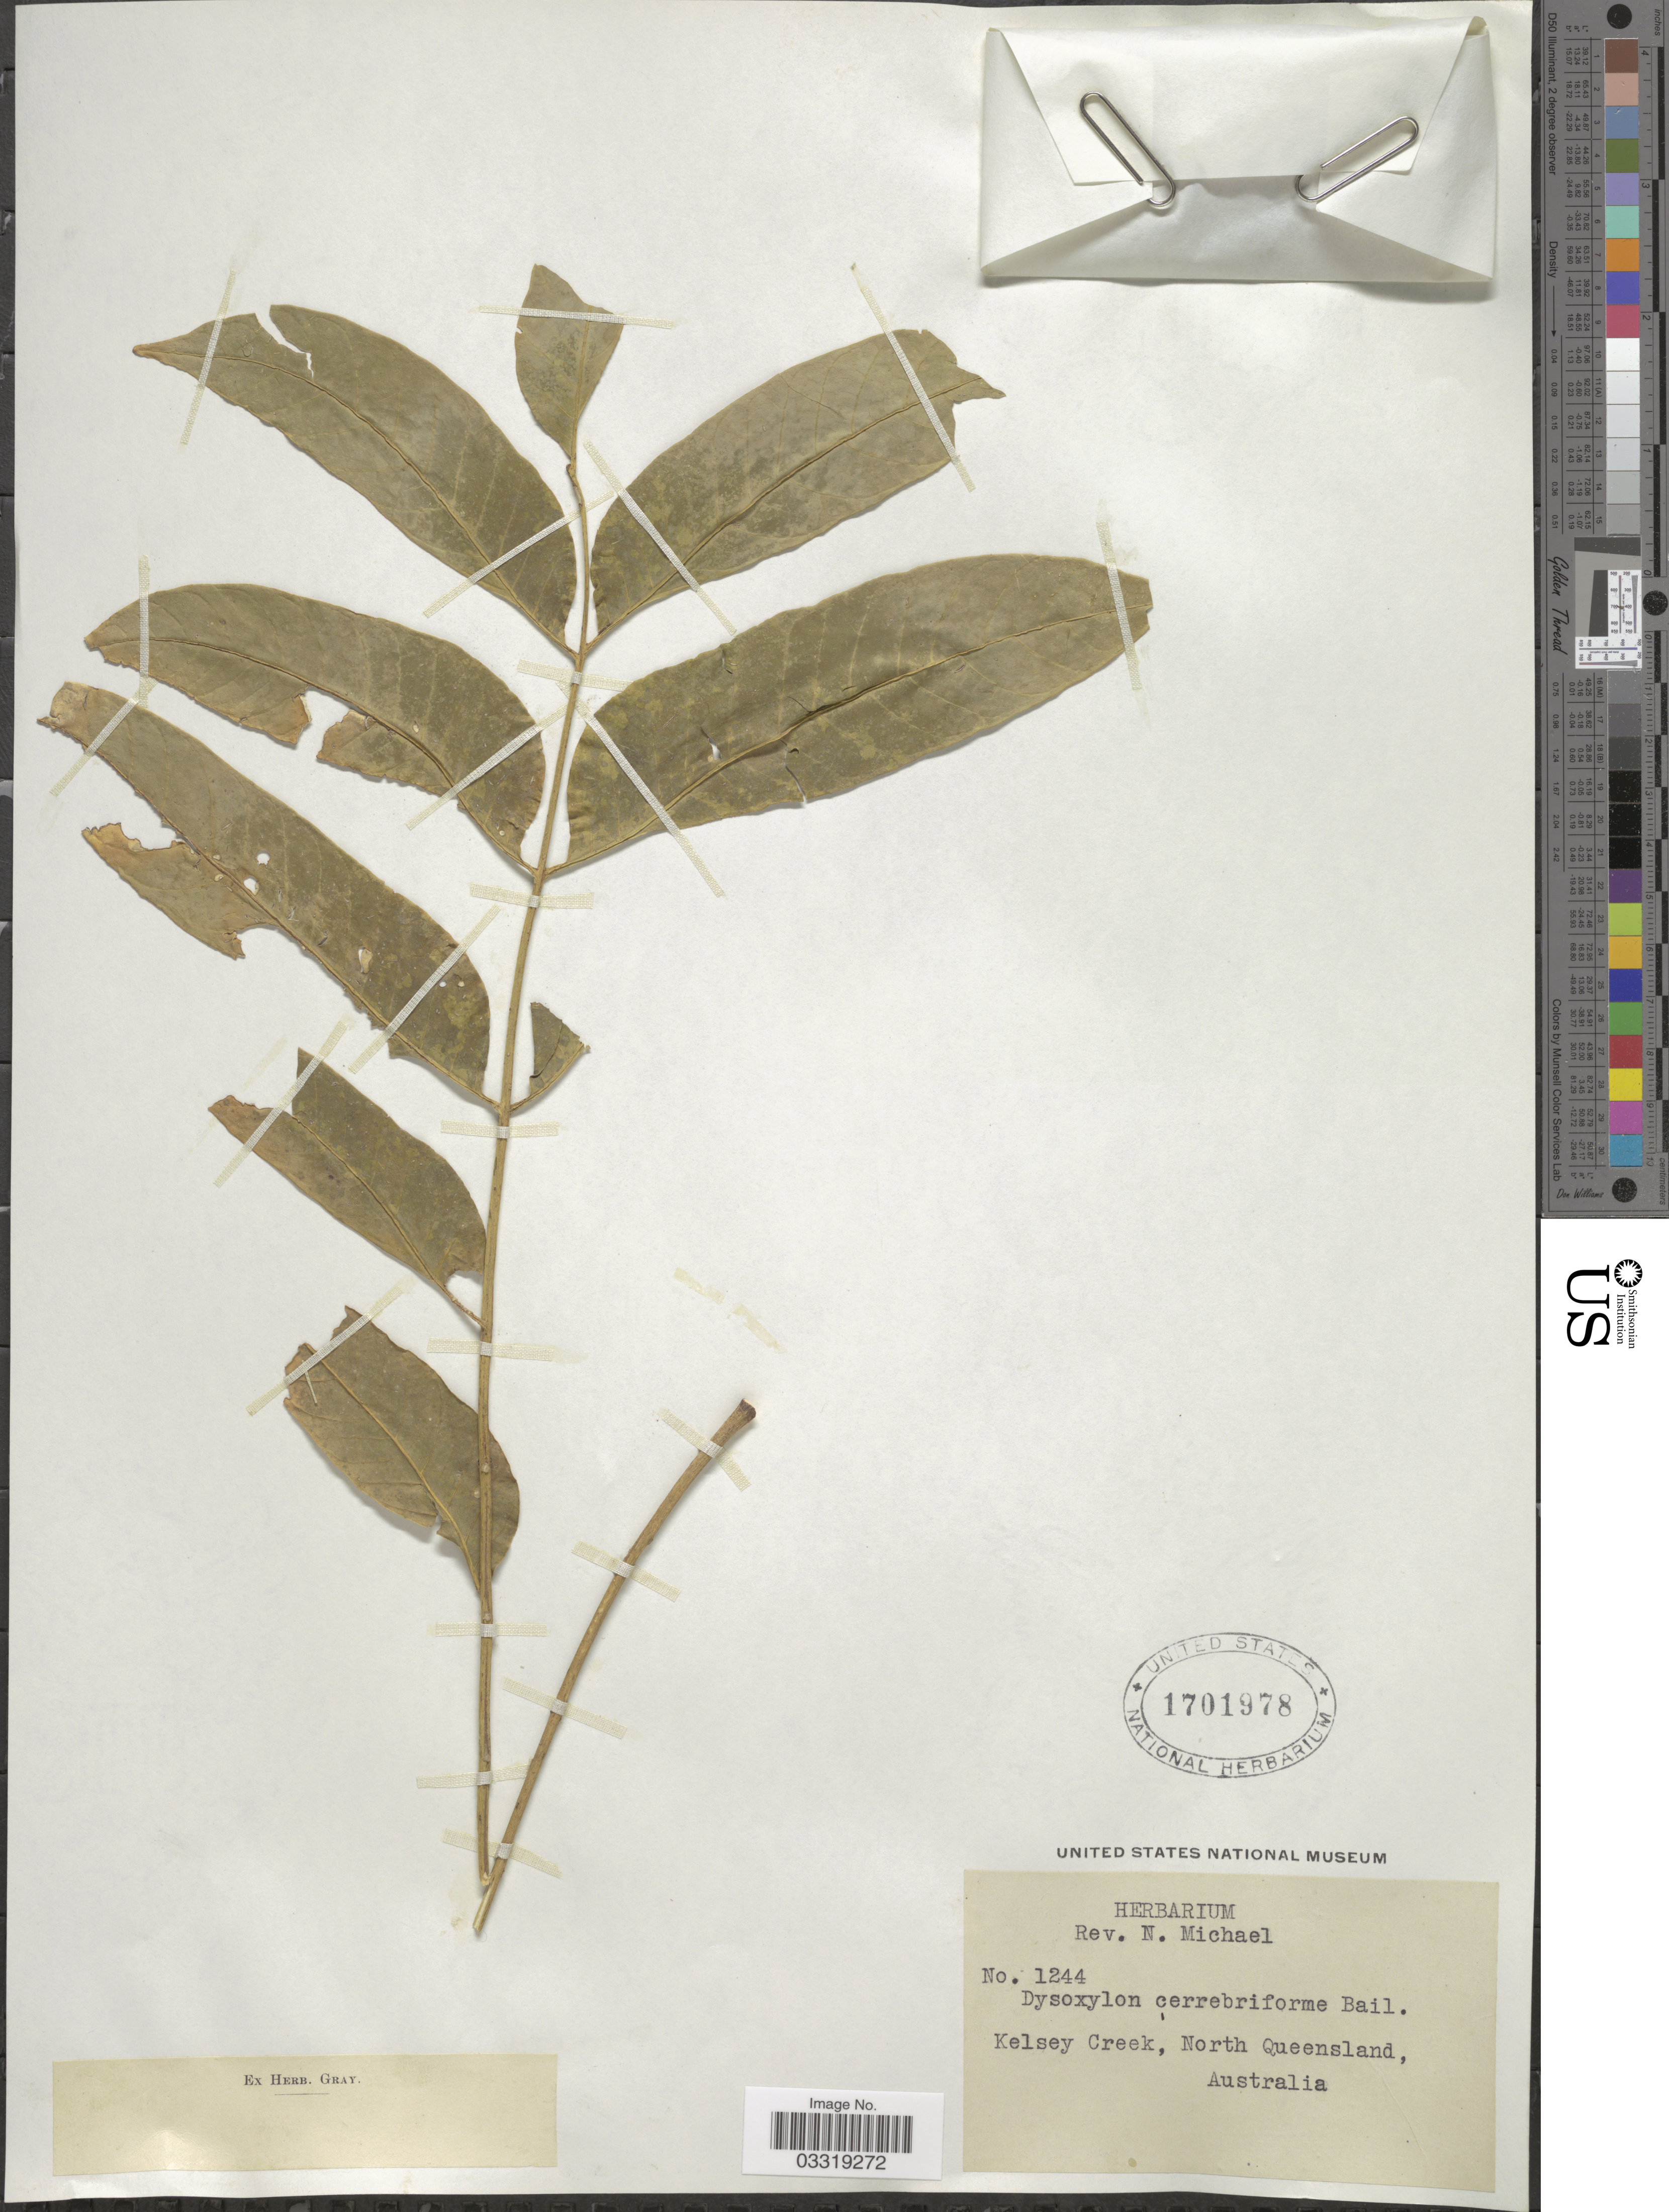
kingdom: Plantae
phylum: Tracheophyta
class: Magnoliopsida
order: Sapindales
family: Meliaceae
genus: Didymocheton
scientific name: Didymocheton setosus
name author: (Span.) Mabb. & Holzmeyer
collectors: Ex herb. Rev. N. Michael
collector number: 1244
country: Australia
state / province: Queensland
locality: Kelsey Creek, North Queensland.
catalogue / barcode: US 1701978